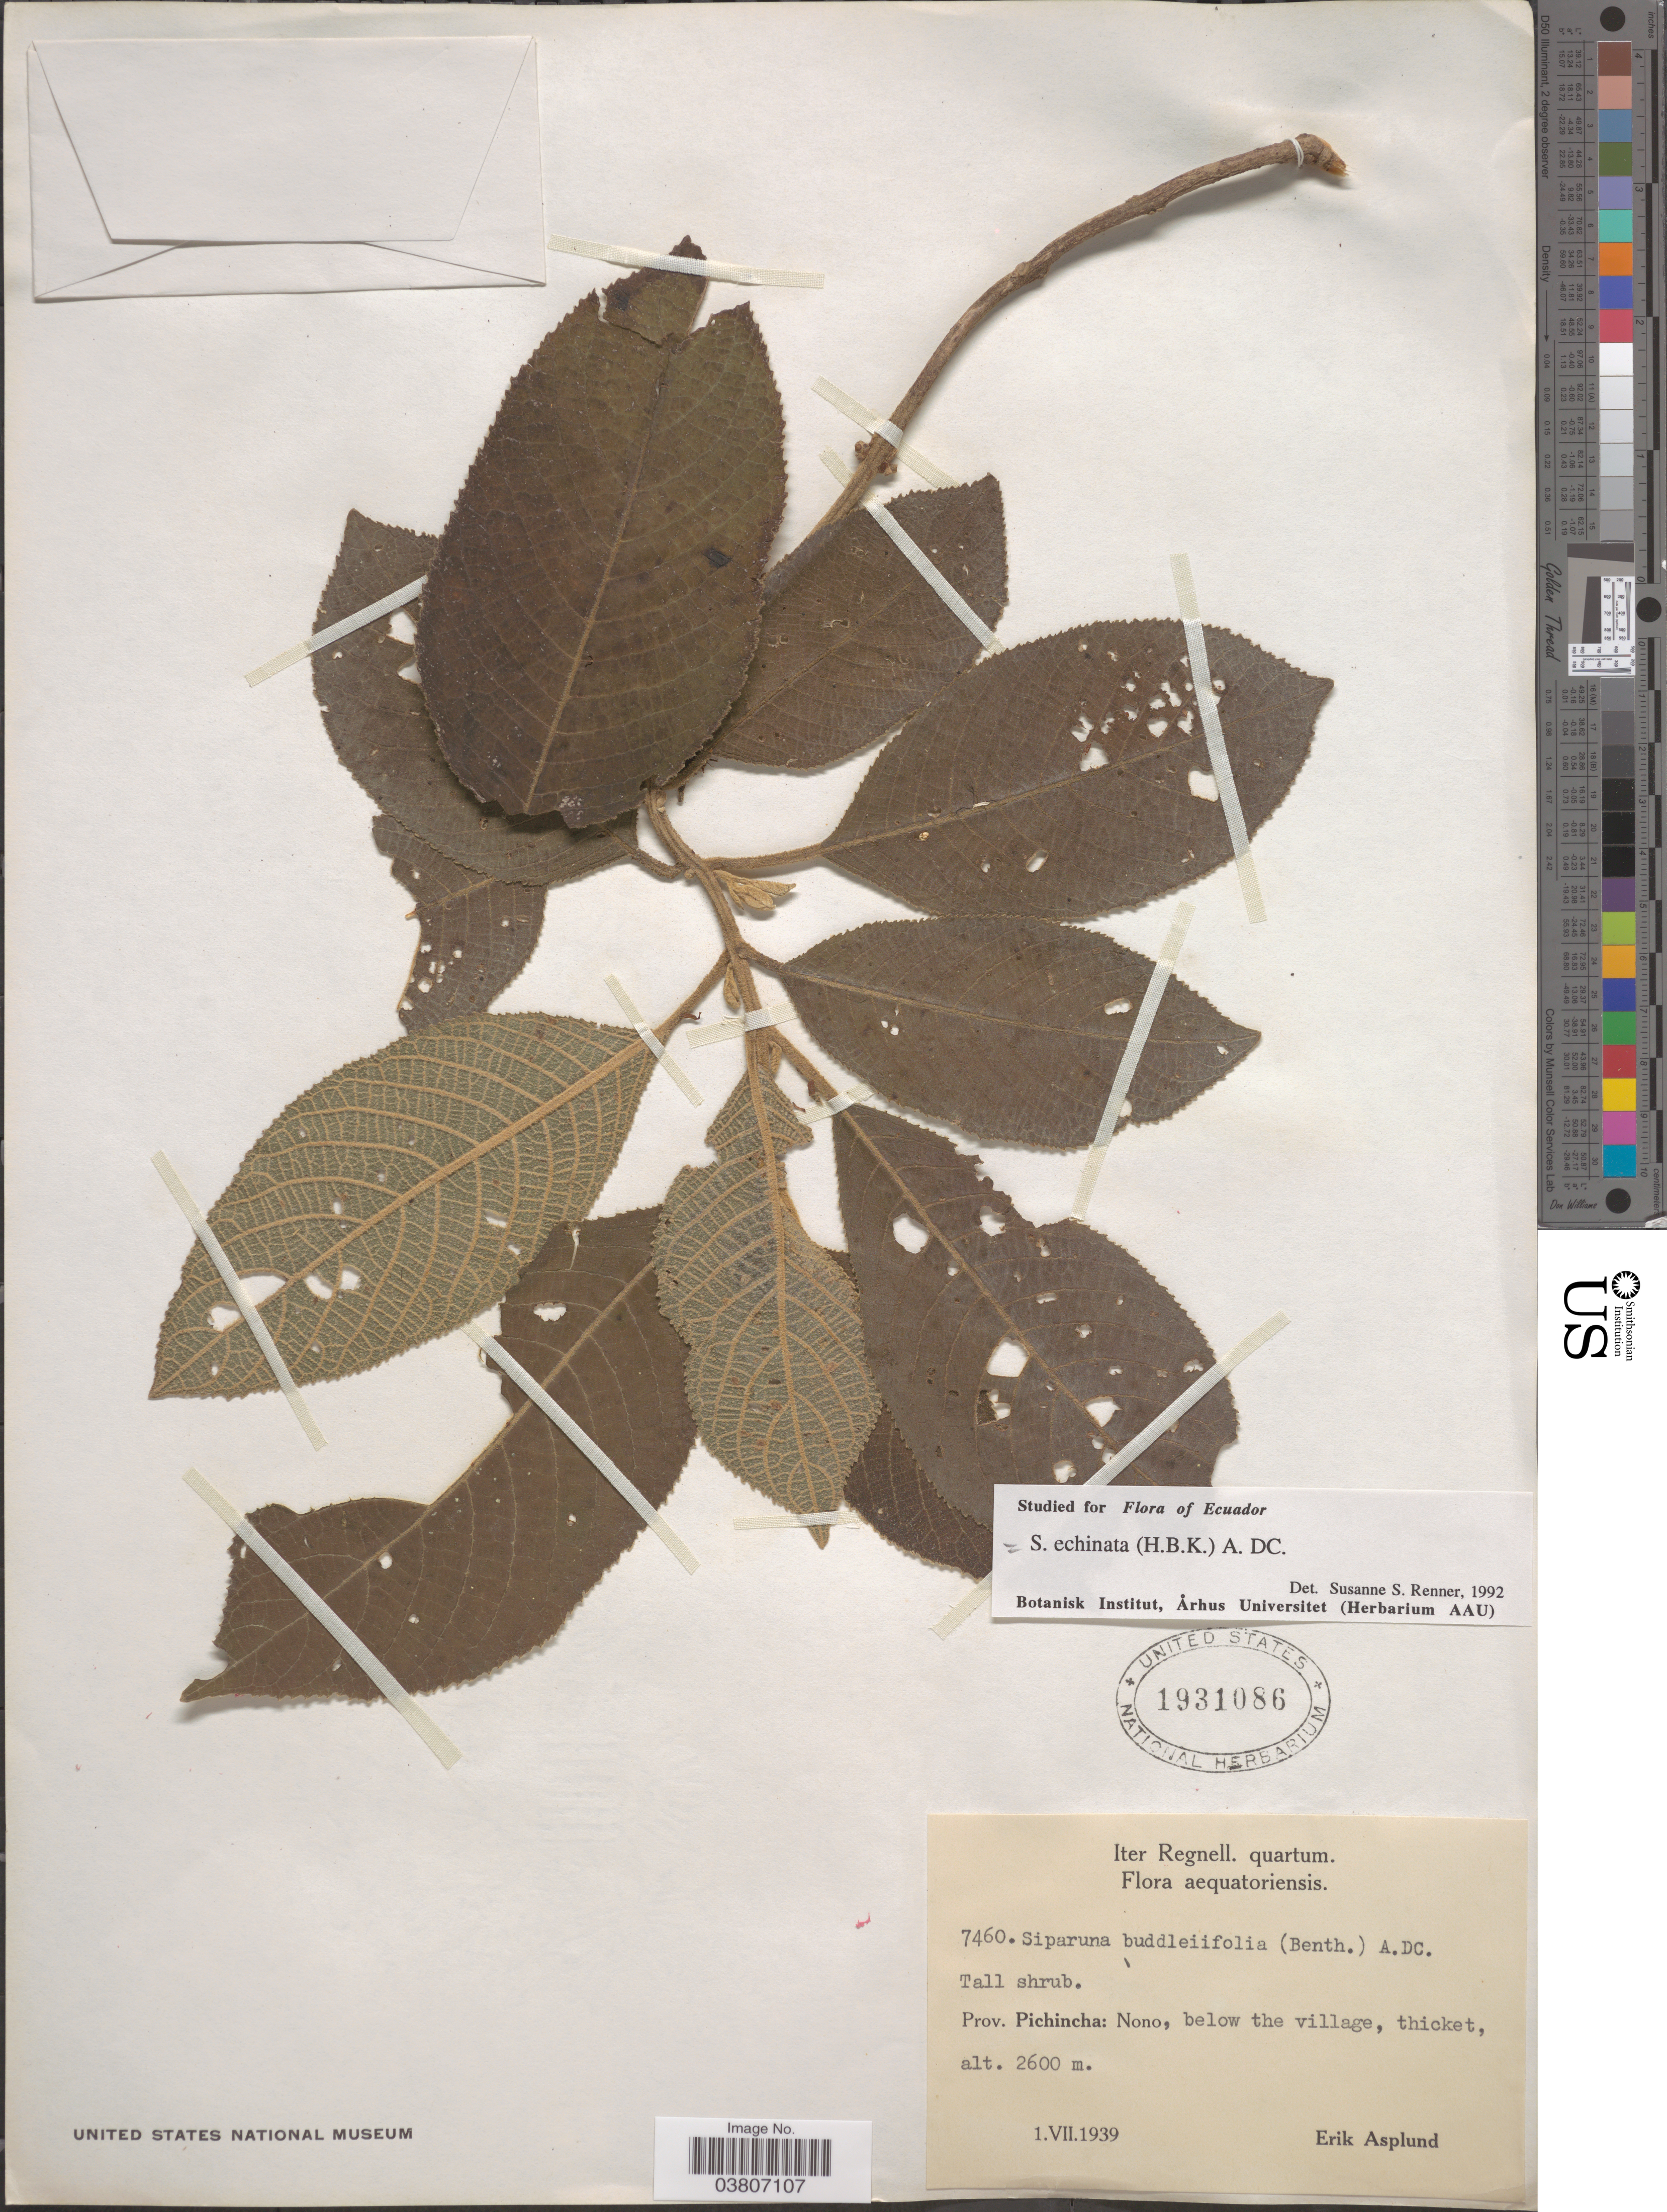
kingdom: Plantae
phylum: Tracheophyta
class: Magnoliopsida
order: Laurales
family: Siparunaceae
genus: Siparuna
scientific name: Siparuna echinata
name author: (Kunth) A. DC.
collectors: E. Asplund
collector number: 7460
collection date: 1939-07-01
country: Ecuador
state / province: Pichincha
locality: Nono, below the village.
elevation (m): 2600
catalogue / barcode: US 1931086